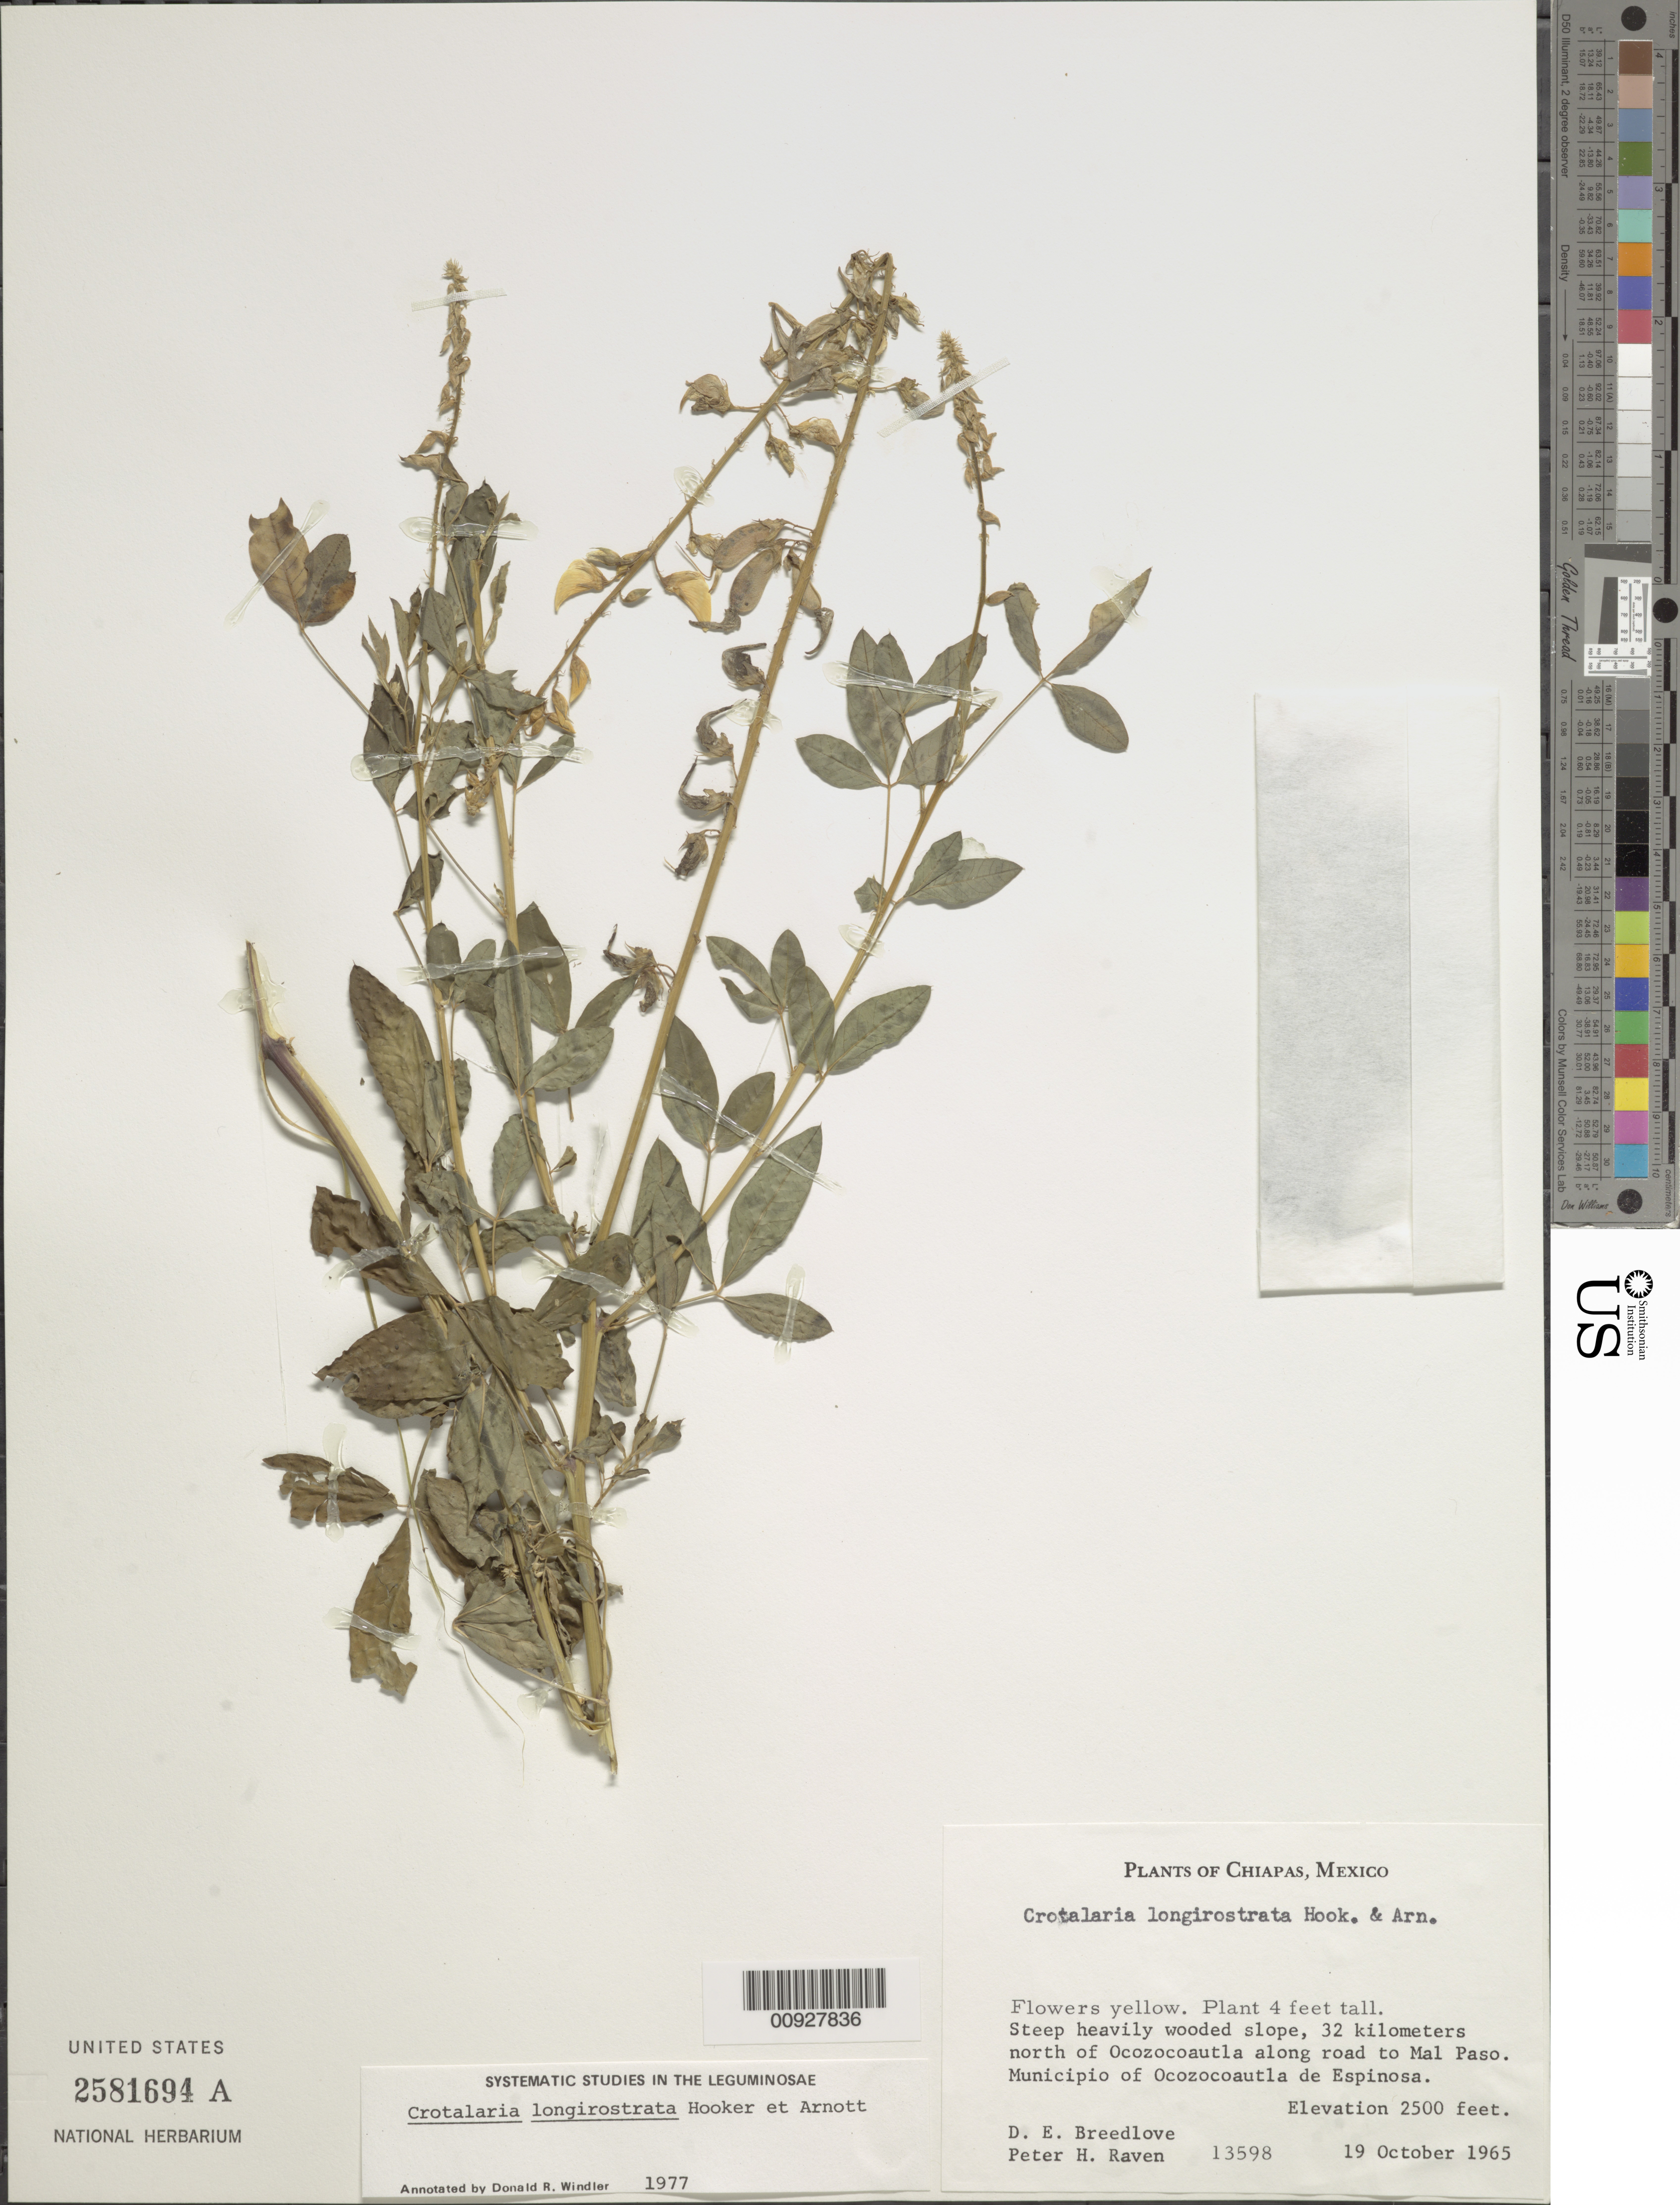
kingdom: Plantae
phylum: Tracheophyta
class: Magnoliopsida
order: Fabales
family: Fabaceae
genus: Crotalaria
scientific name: Crotalaria longirostrata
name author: Hook. & Arn.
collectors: D. E. Breedlove & P. H. Raven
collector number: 13598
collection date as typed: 19 Oct 1965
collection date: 1965-10-19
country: Mexico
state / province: Chiapas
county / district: Ocozocoautla de Espinosa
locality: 32 kilometers north of Ocozocoautla along road to Mal Paso. Municipio of Ocozocoautla de Espinosa, Chiapas.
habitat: Steep heavily wooded slope.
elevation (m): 762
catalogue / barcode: US 2581694A